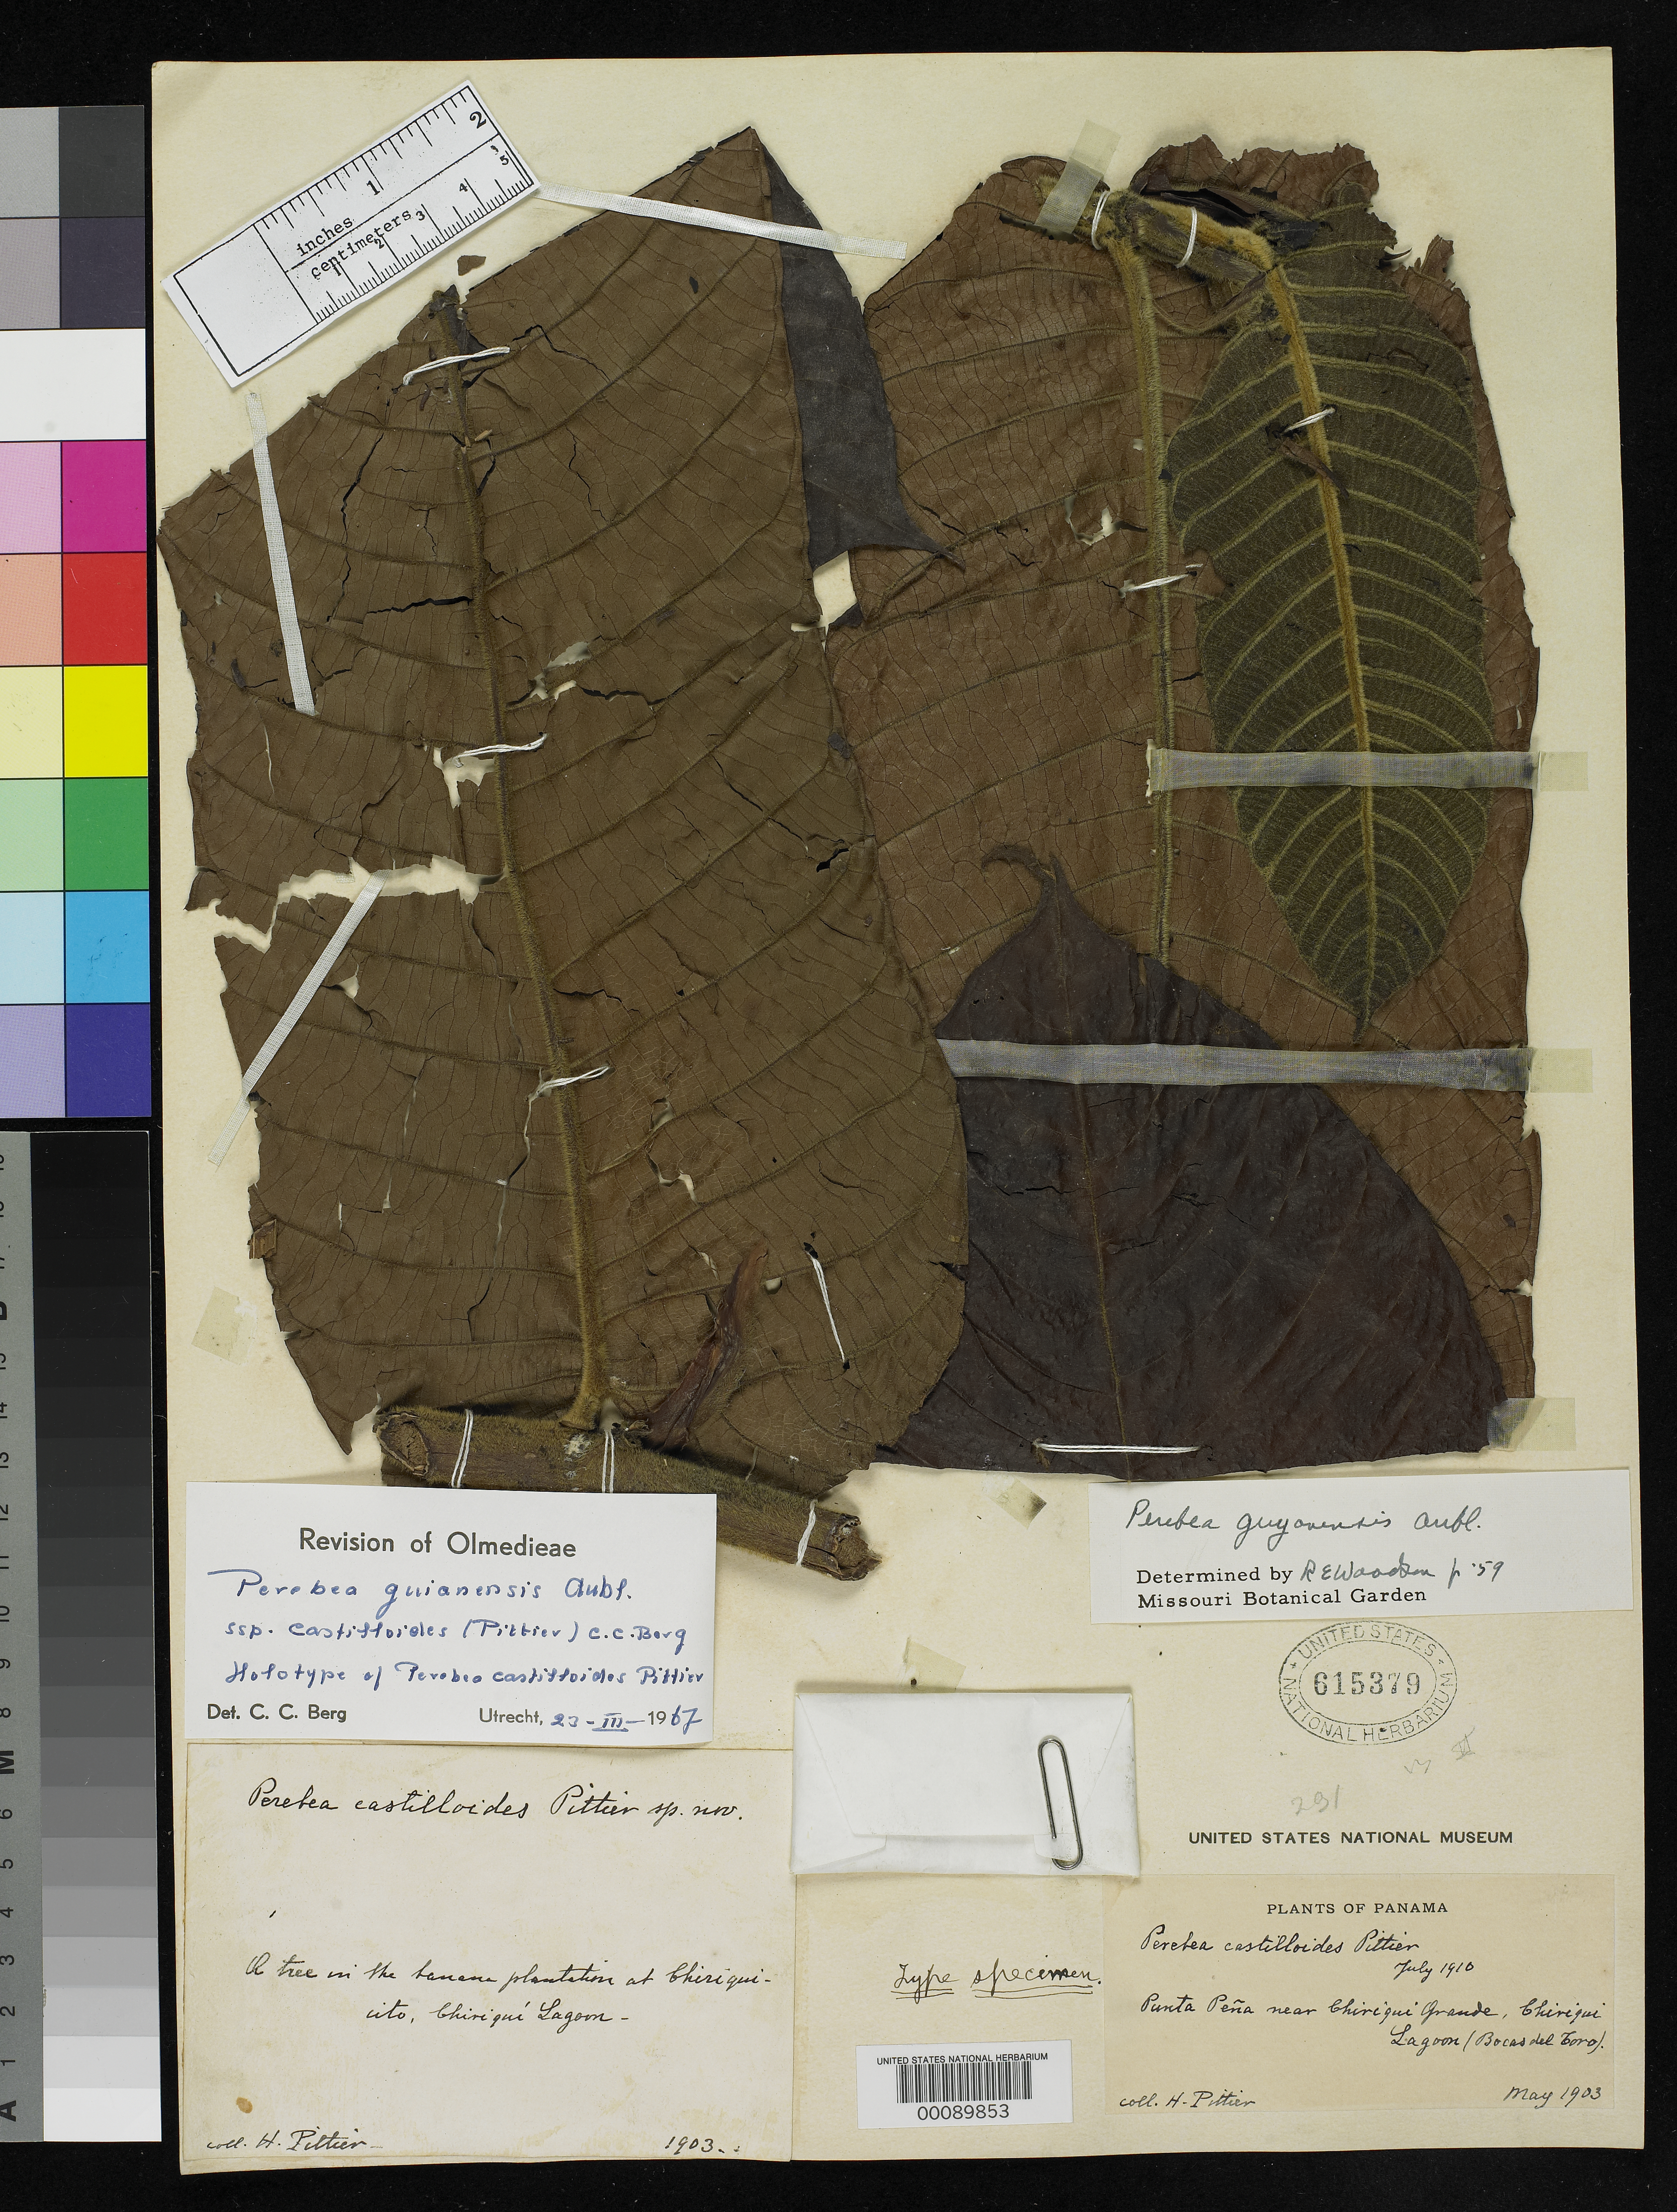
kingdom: Plantae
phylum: Tracheophyta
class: Magnoliopsida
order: Rosales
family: Moraceae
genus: Perebea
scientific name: Perebea castilloides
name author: Pittier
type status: Holotype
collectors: H. F. Pittier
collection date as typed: May 1903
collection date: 1903-05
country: Panama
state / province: Bocas del Toro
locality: Punta Pena, near Chiriqui.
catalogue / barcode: US 615379